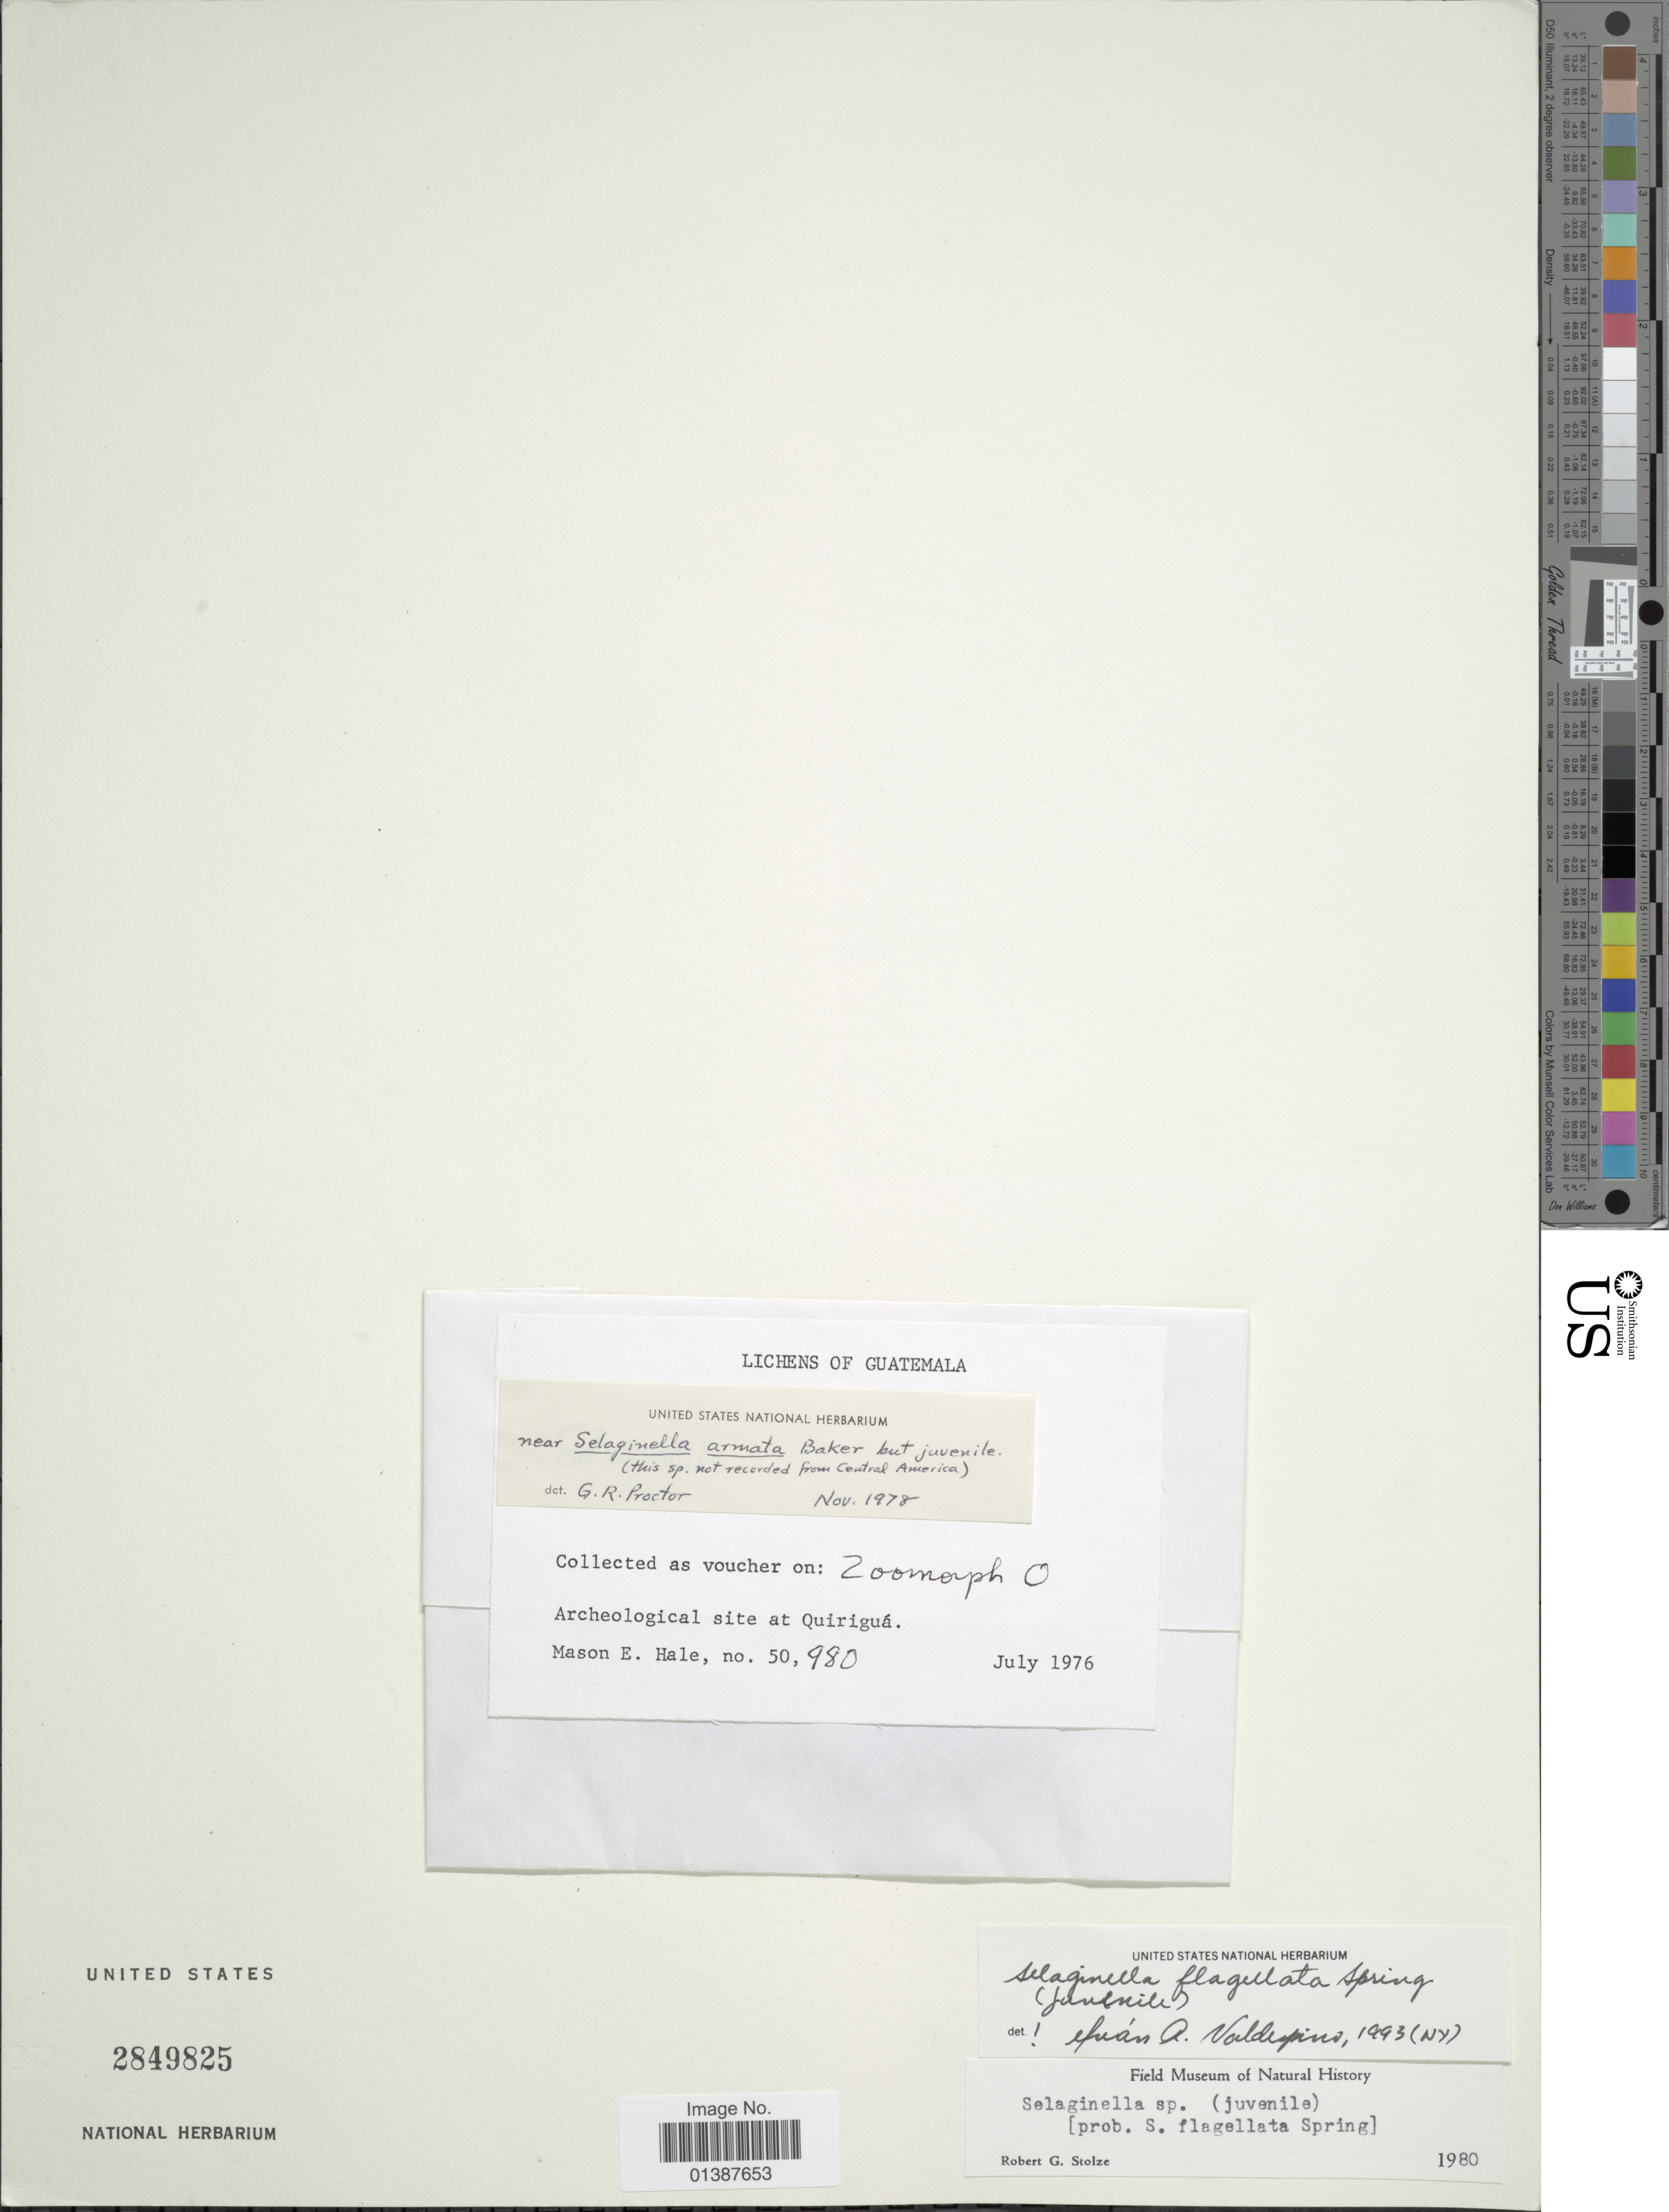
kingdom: Plantae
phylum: Tracheophyta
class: Lycopodiopsida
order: Selaginellales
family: Selaginellaceae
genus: Selaginella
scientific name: Selaginella flagellata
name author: Spring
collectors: M. Hale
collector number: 50980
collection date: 1976-07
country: Guatemala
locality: Archeological site at Quiriguá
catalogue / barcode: US 2849825